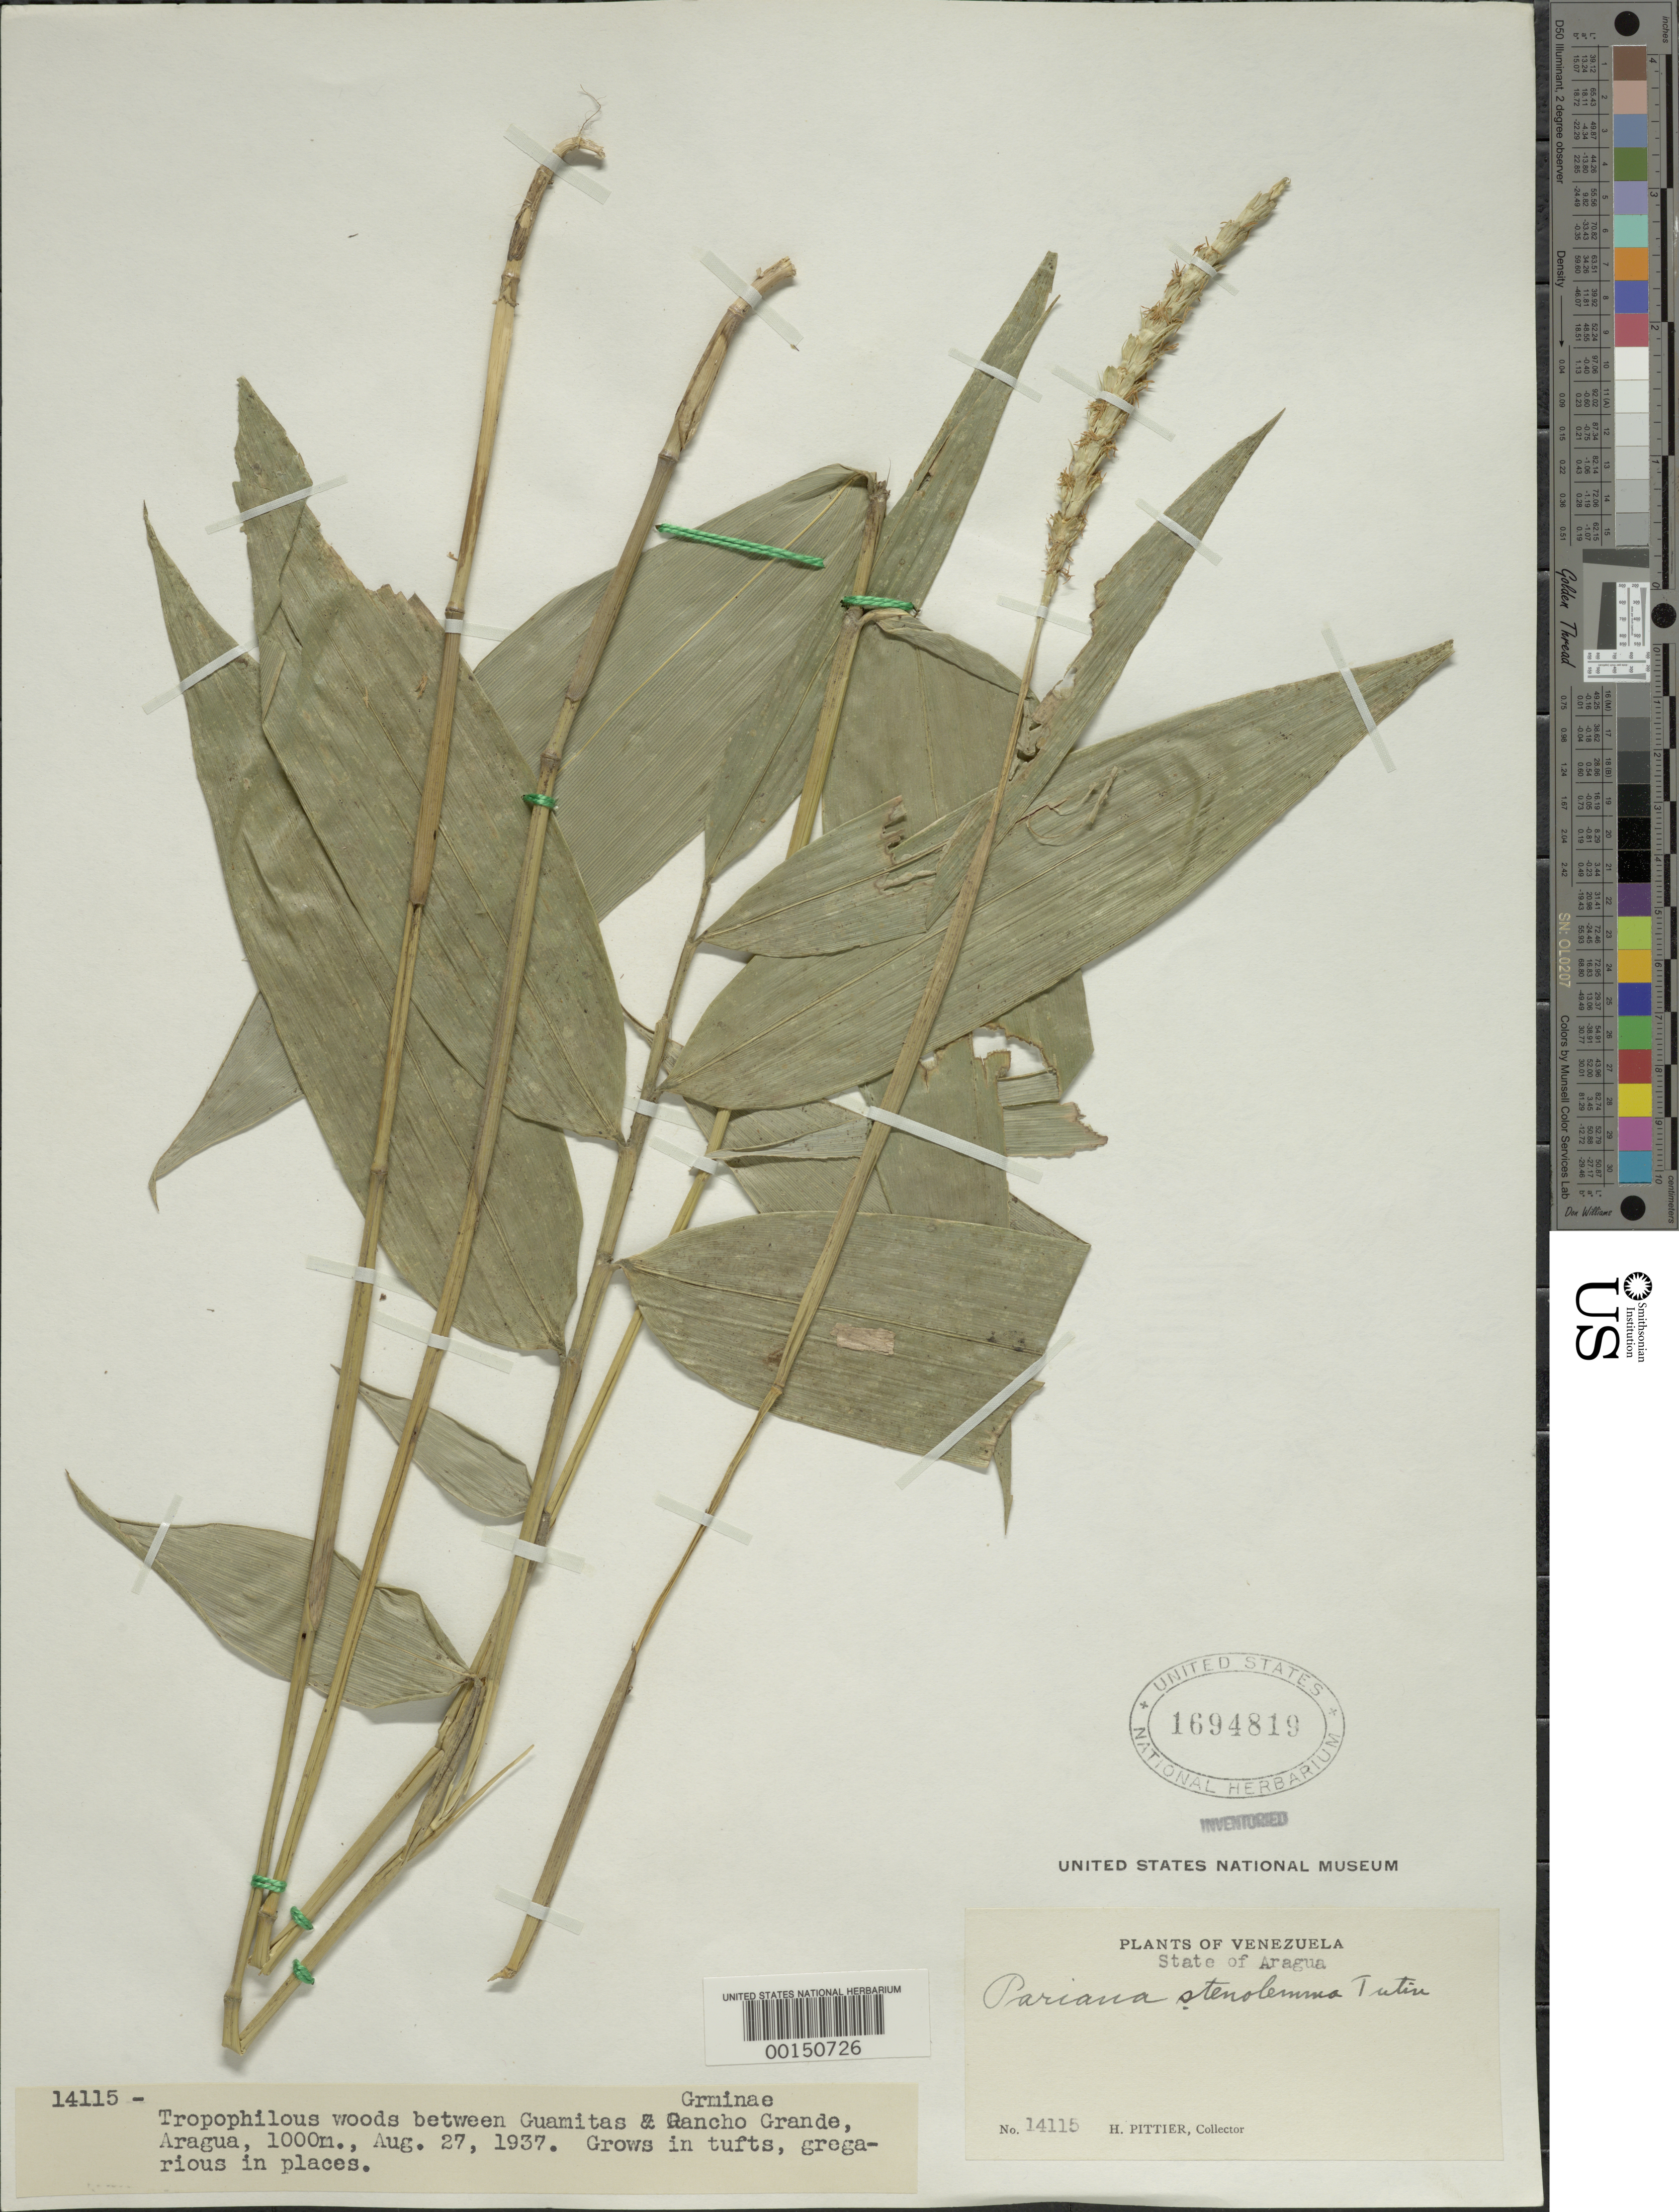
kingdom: Plantae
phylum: Tracheophyta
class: Liliopsida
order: Poales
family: Poaceae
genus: Pariana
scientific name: Pariana stenolemma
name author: Tutin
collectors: H. F. Pittier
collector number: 14115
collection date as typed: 27 Aug 1937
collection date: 1937-08-27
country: Venezuela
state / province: Aragua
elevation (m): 1000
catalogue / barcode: US 1694819